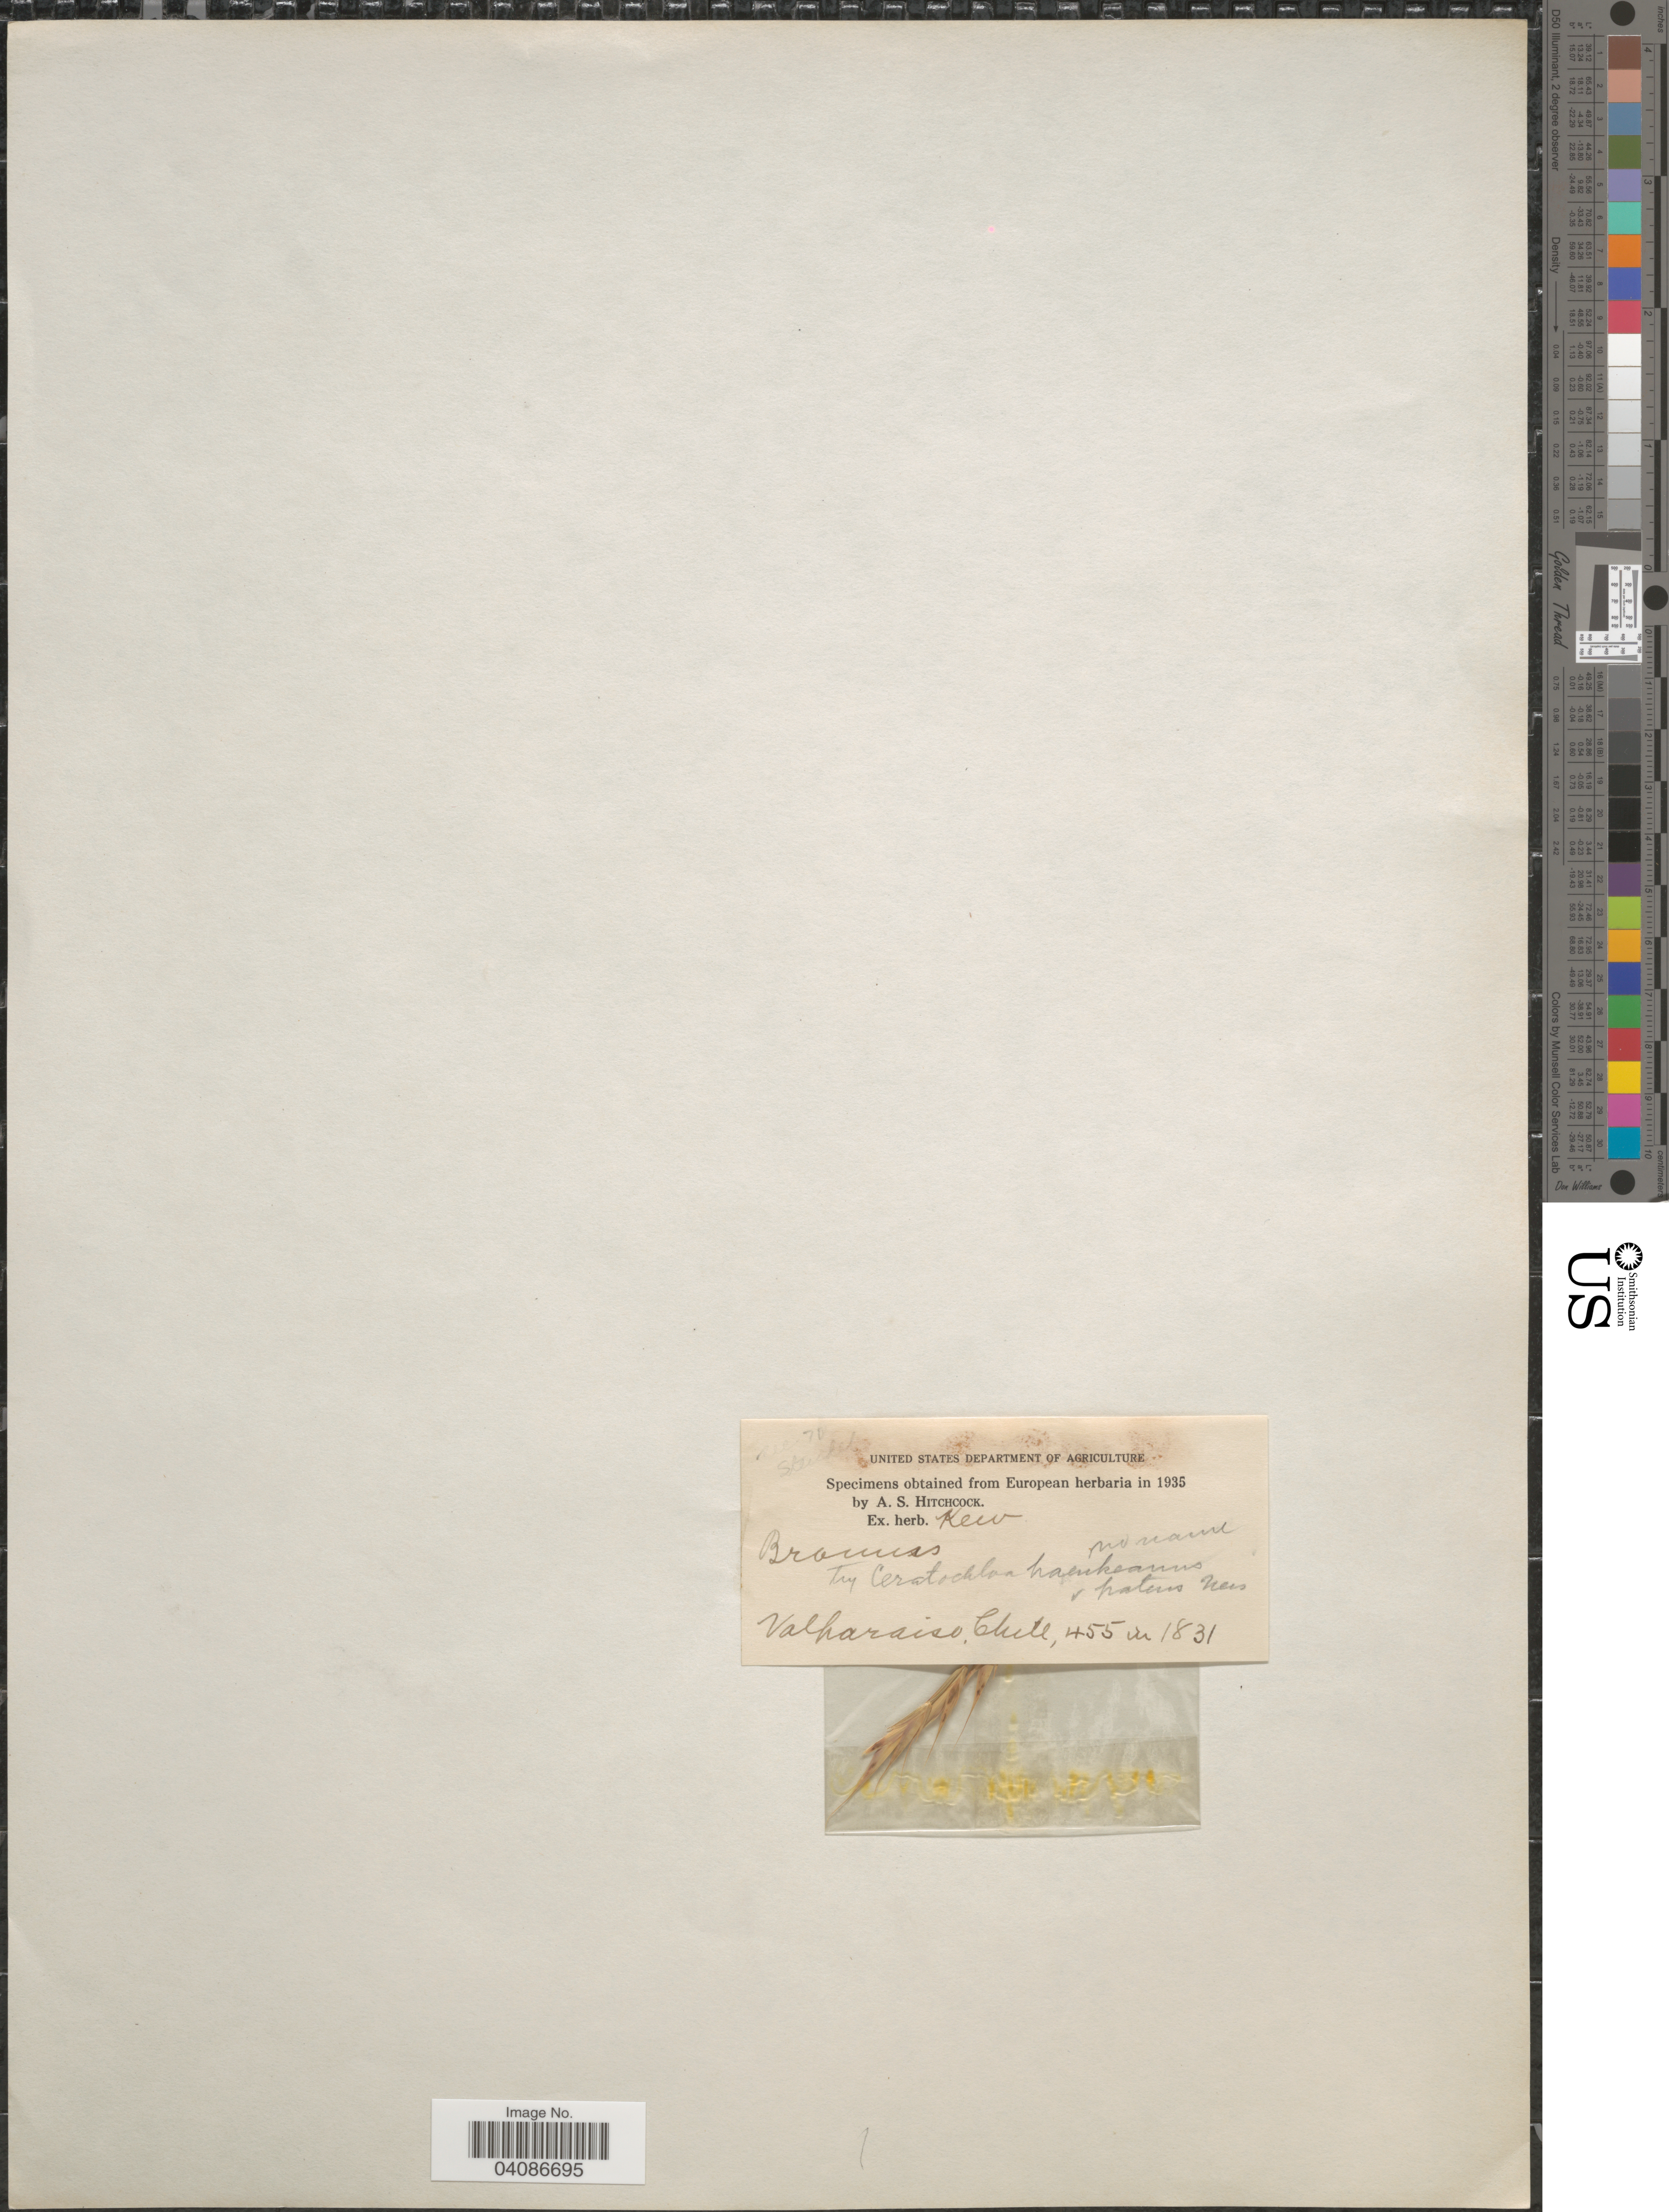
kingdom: Plantae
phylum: Tracheophyta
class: Liliopsida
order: Poales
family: Poaceae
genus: Bromus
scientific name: Bromus catharticus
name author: Vahl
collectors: ex Herb. Kew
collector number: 455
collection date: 1831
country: Chile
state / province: Valparaíso (V)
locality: Valparaiso.